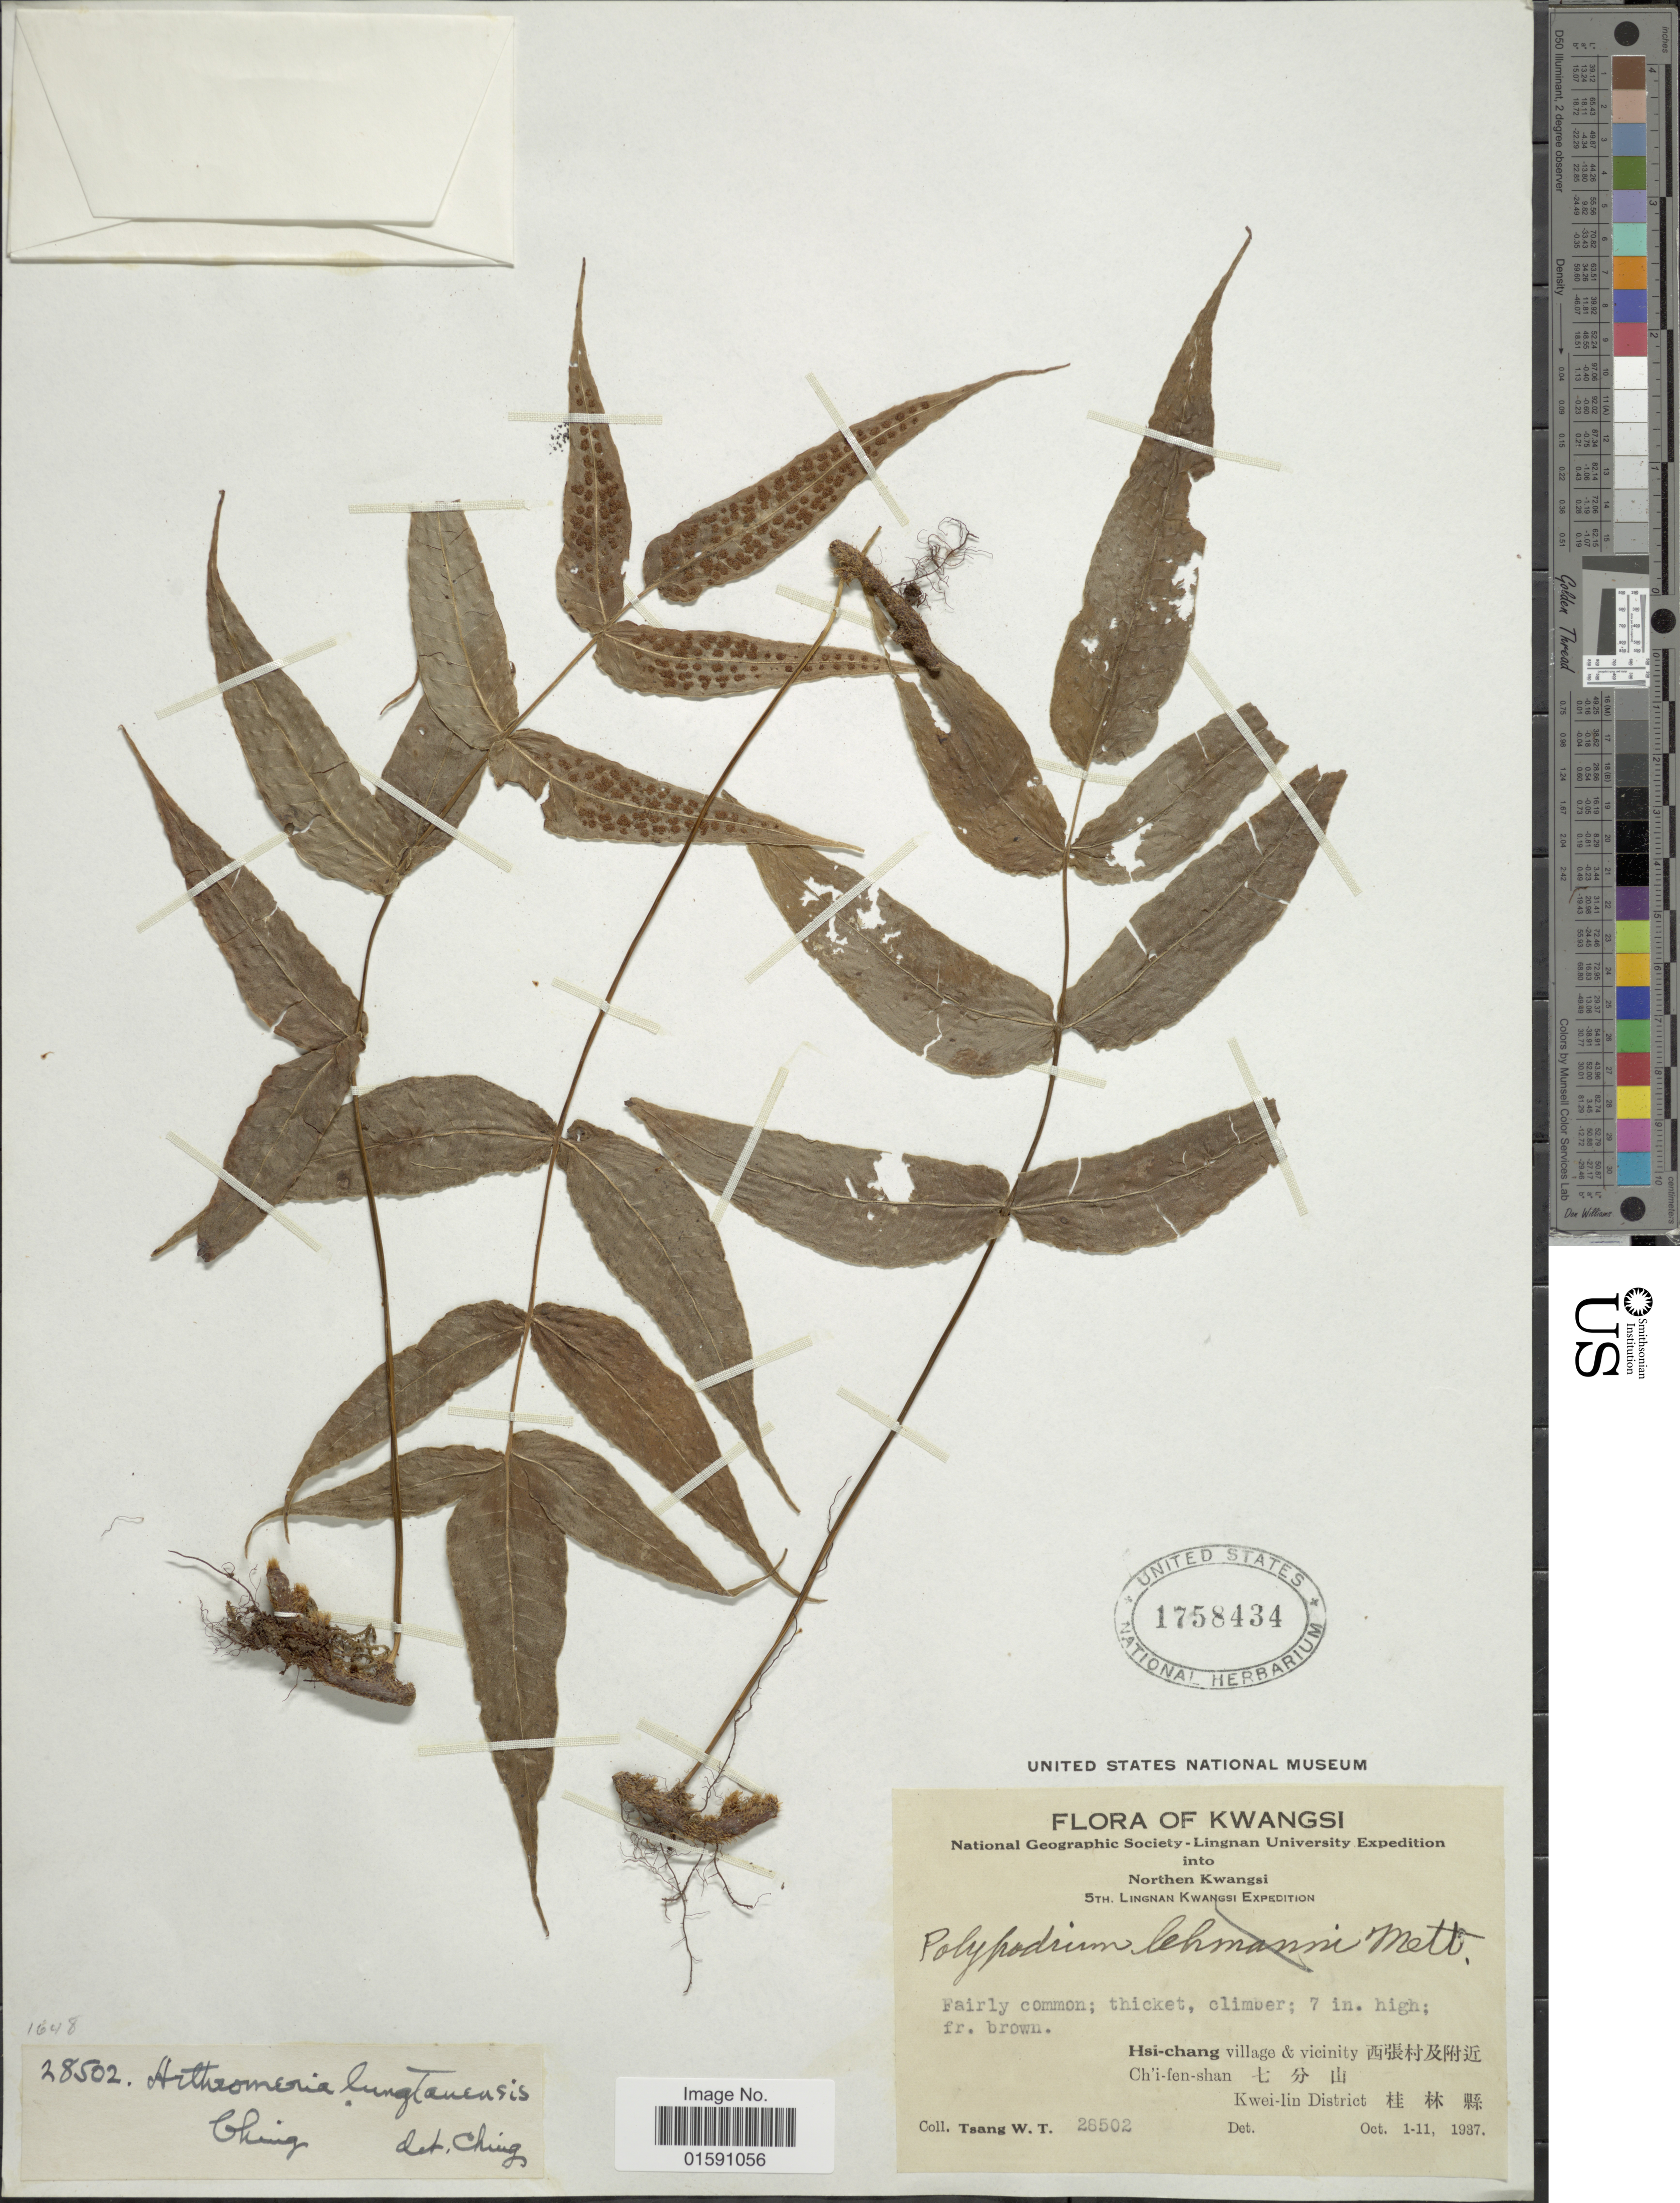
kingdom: Plantae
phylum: Tracheophyta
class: Polypodiopsida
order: Polypodiales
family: Polypodiaceae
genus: Arthromeris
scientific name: Arthromeris lehmannii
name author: (Mett.) Ching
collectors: W. T. Tsang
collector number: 26502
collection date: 1937-10-01/1937-10-11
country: China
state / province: Guangxi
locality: Hsi-chang village & vicinity, Ch'i-fen-shan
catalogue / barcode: US 1758434